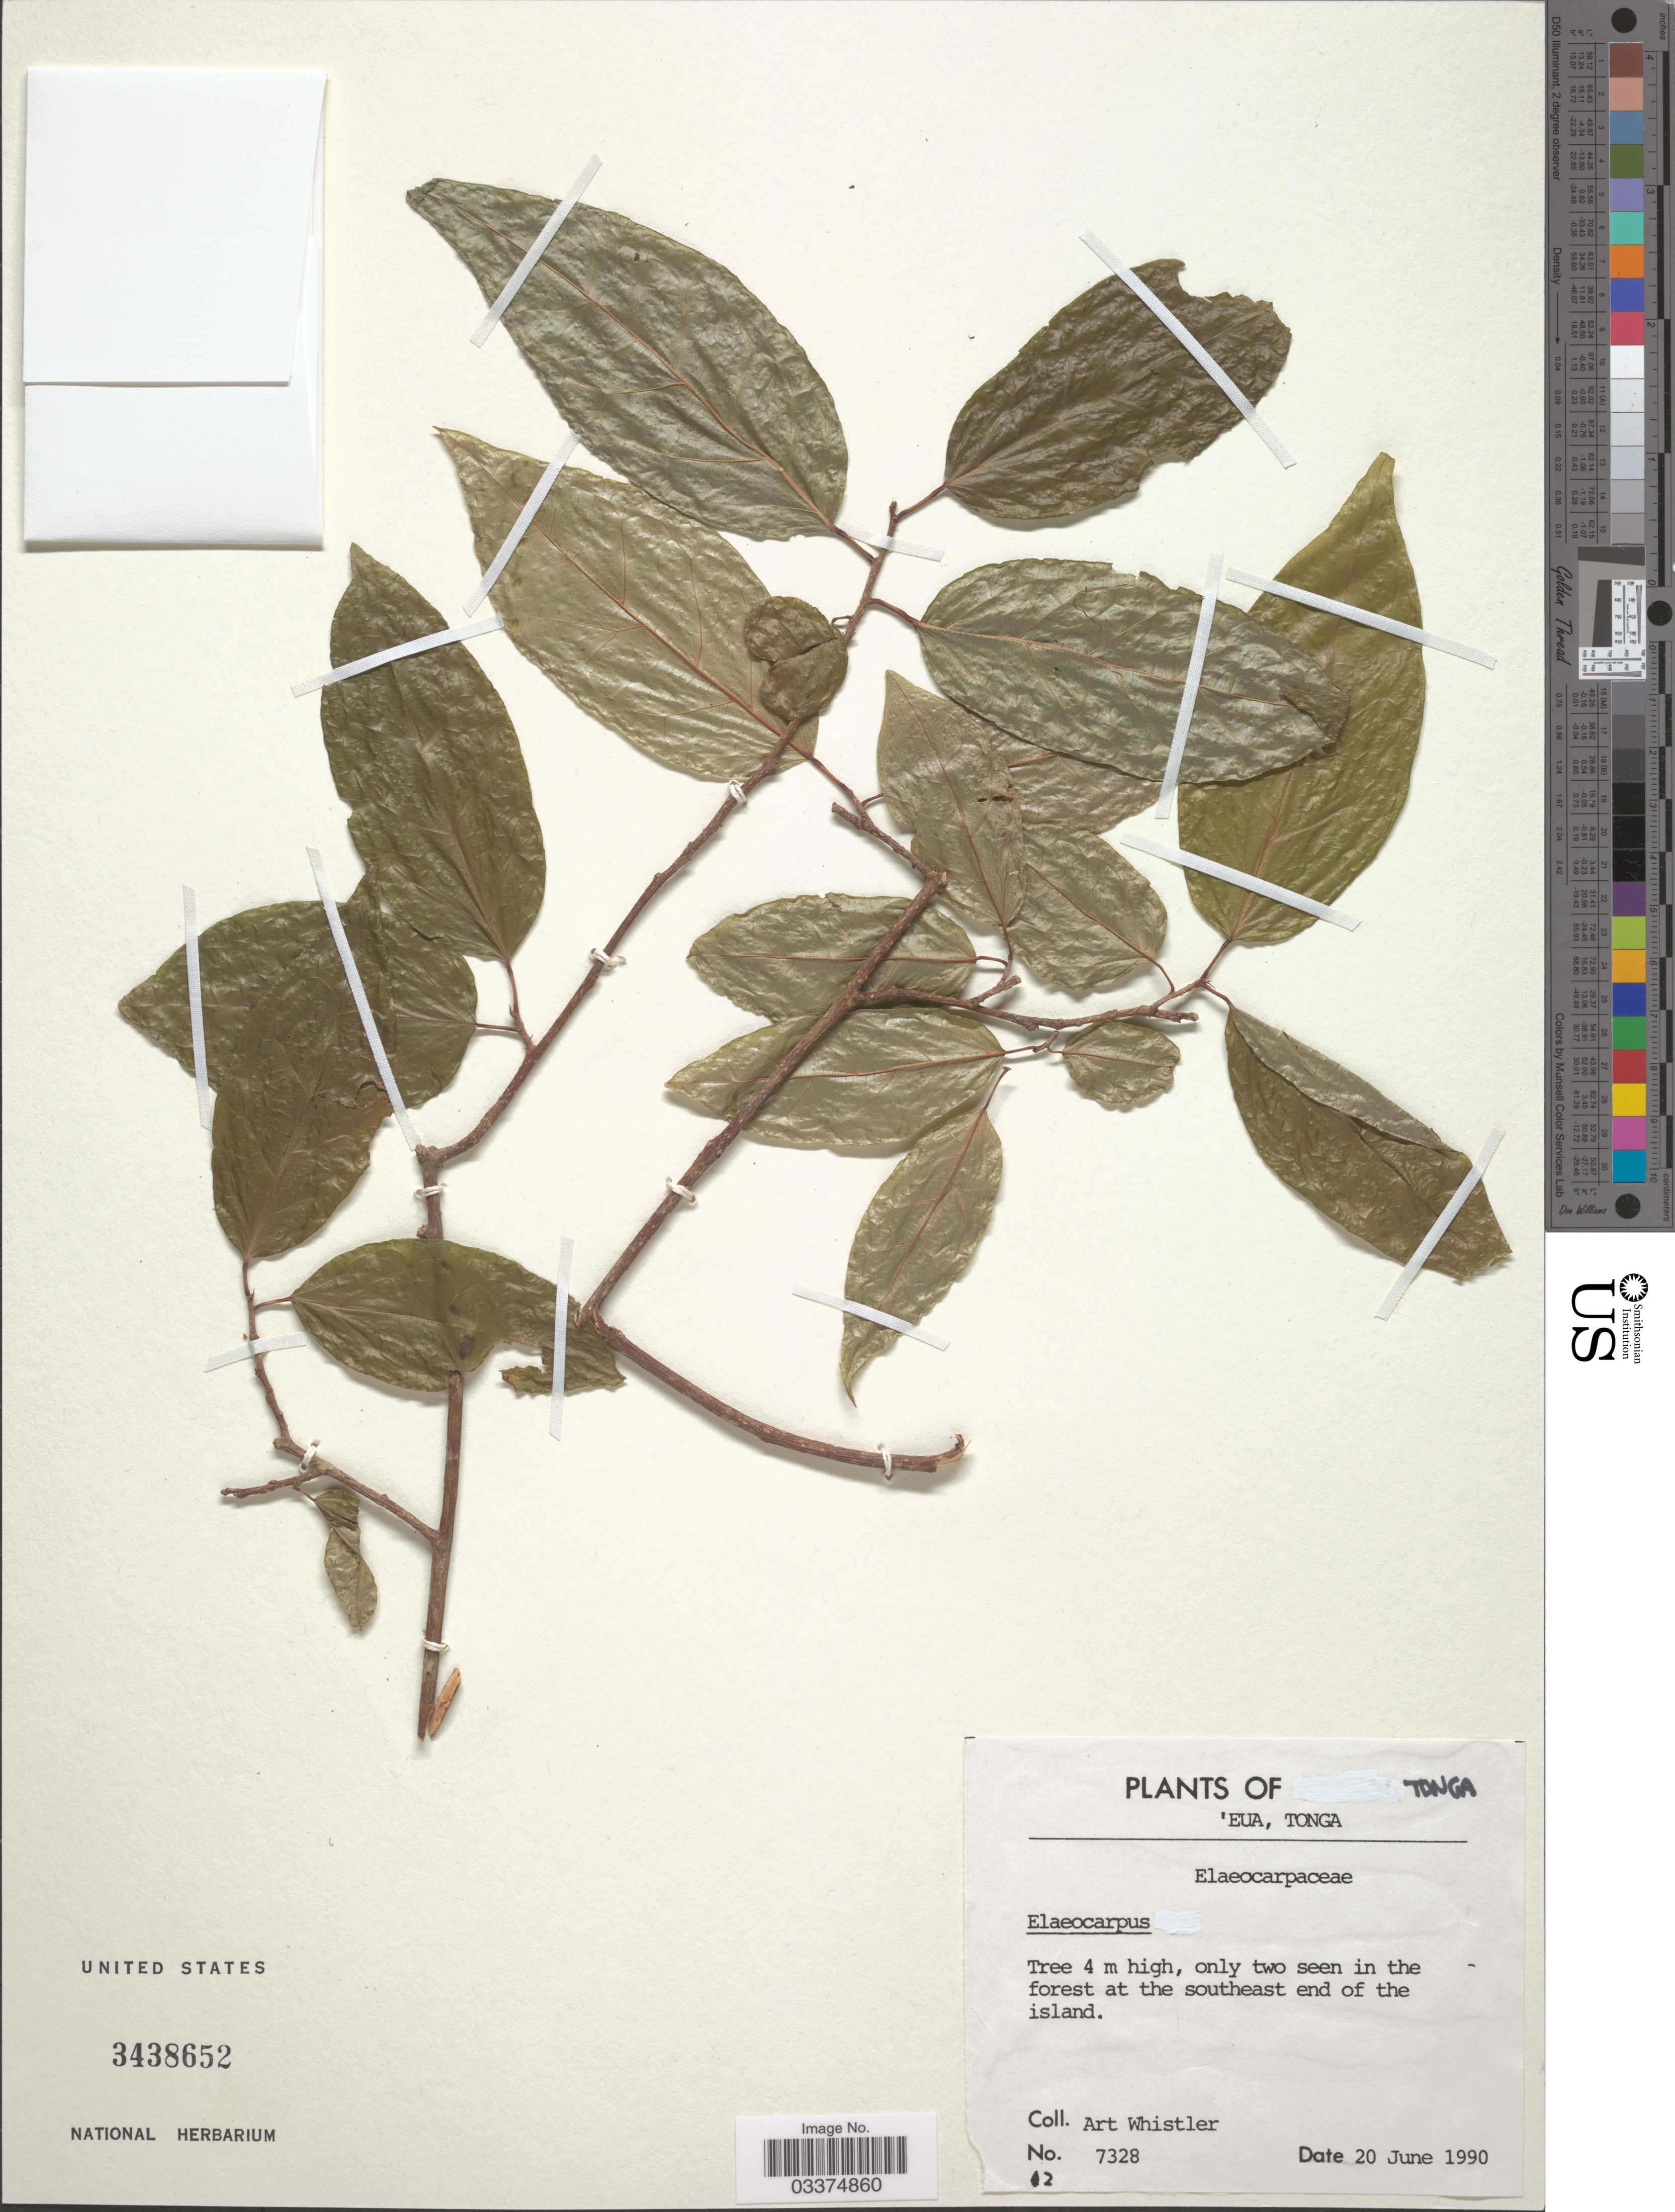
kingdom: Plantae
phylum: Tracheophyta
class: Magnoliopsida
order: Oxalidales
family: Elaeocarpaceae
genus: Elaeocarpus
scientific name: Elaeocarpus sp.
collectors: A. Whistler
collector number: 7328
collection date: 1990-06-20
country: Tonga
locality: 'EUA. Forest at the southeast end of the island.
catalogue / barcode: US 3438652